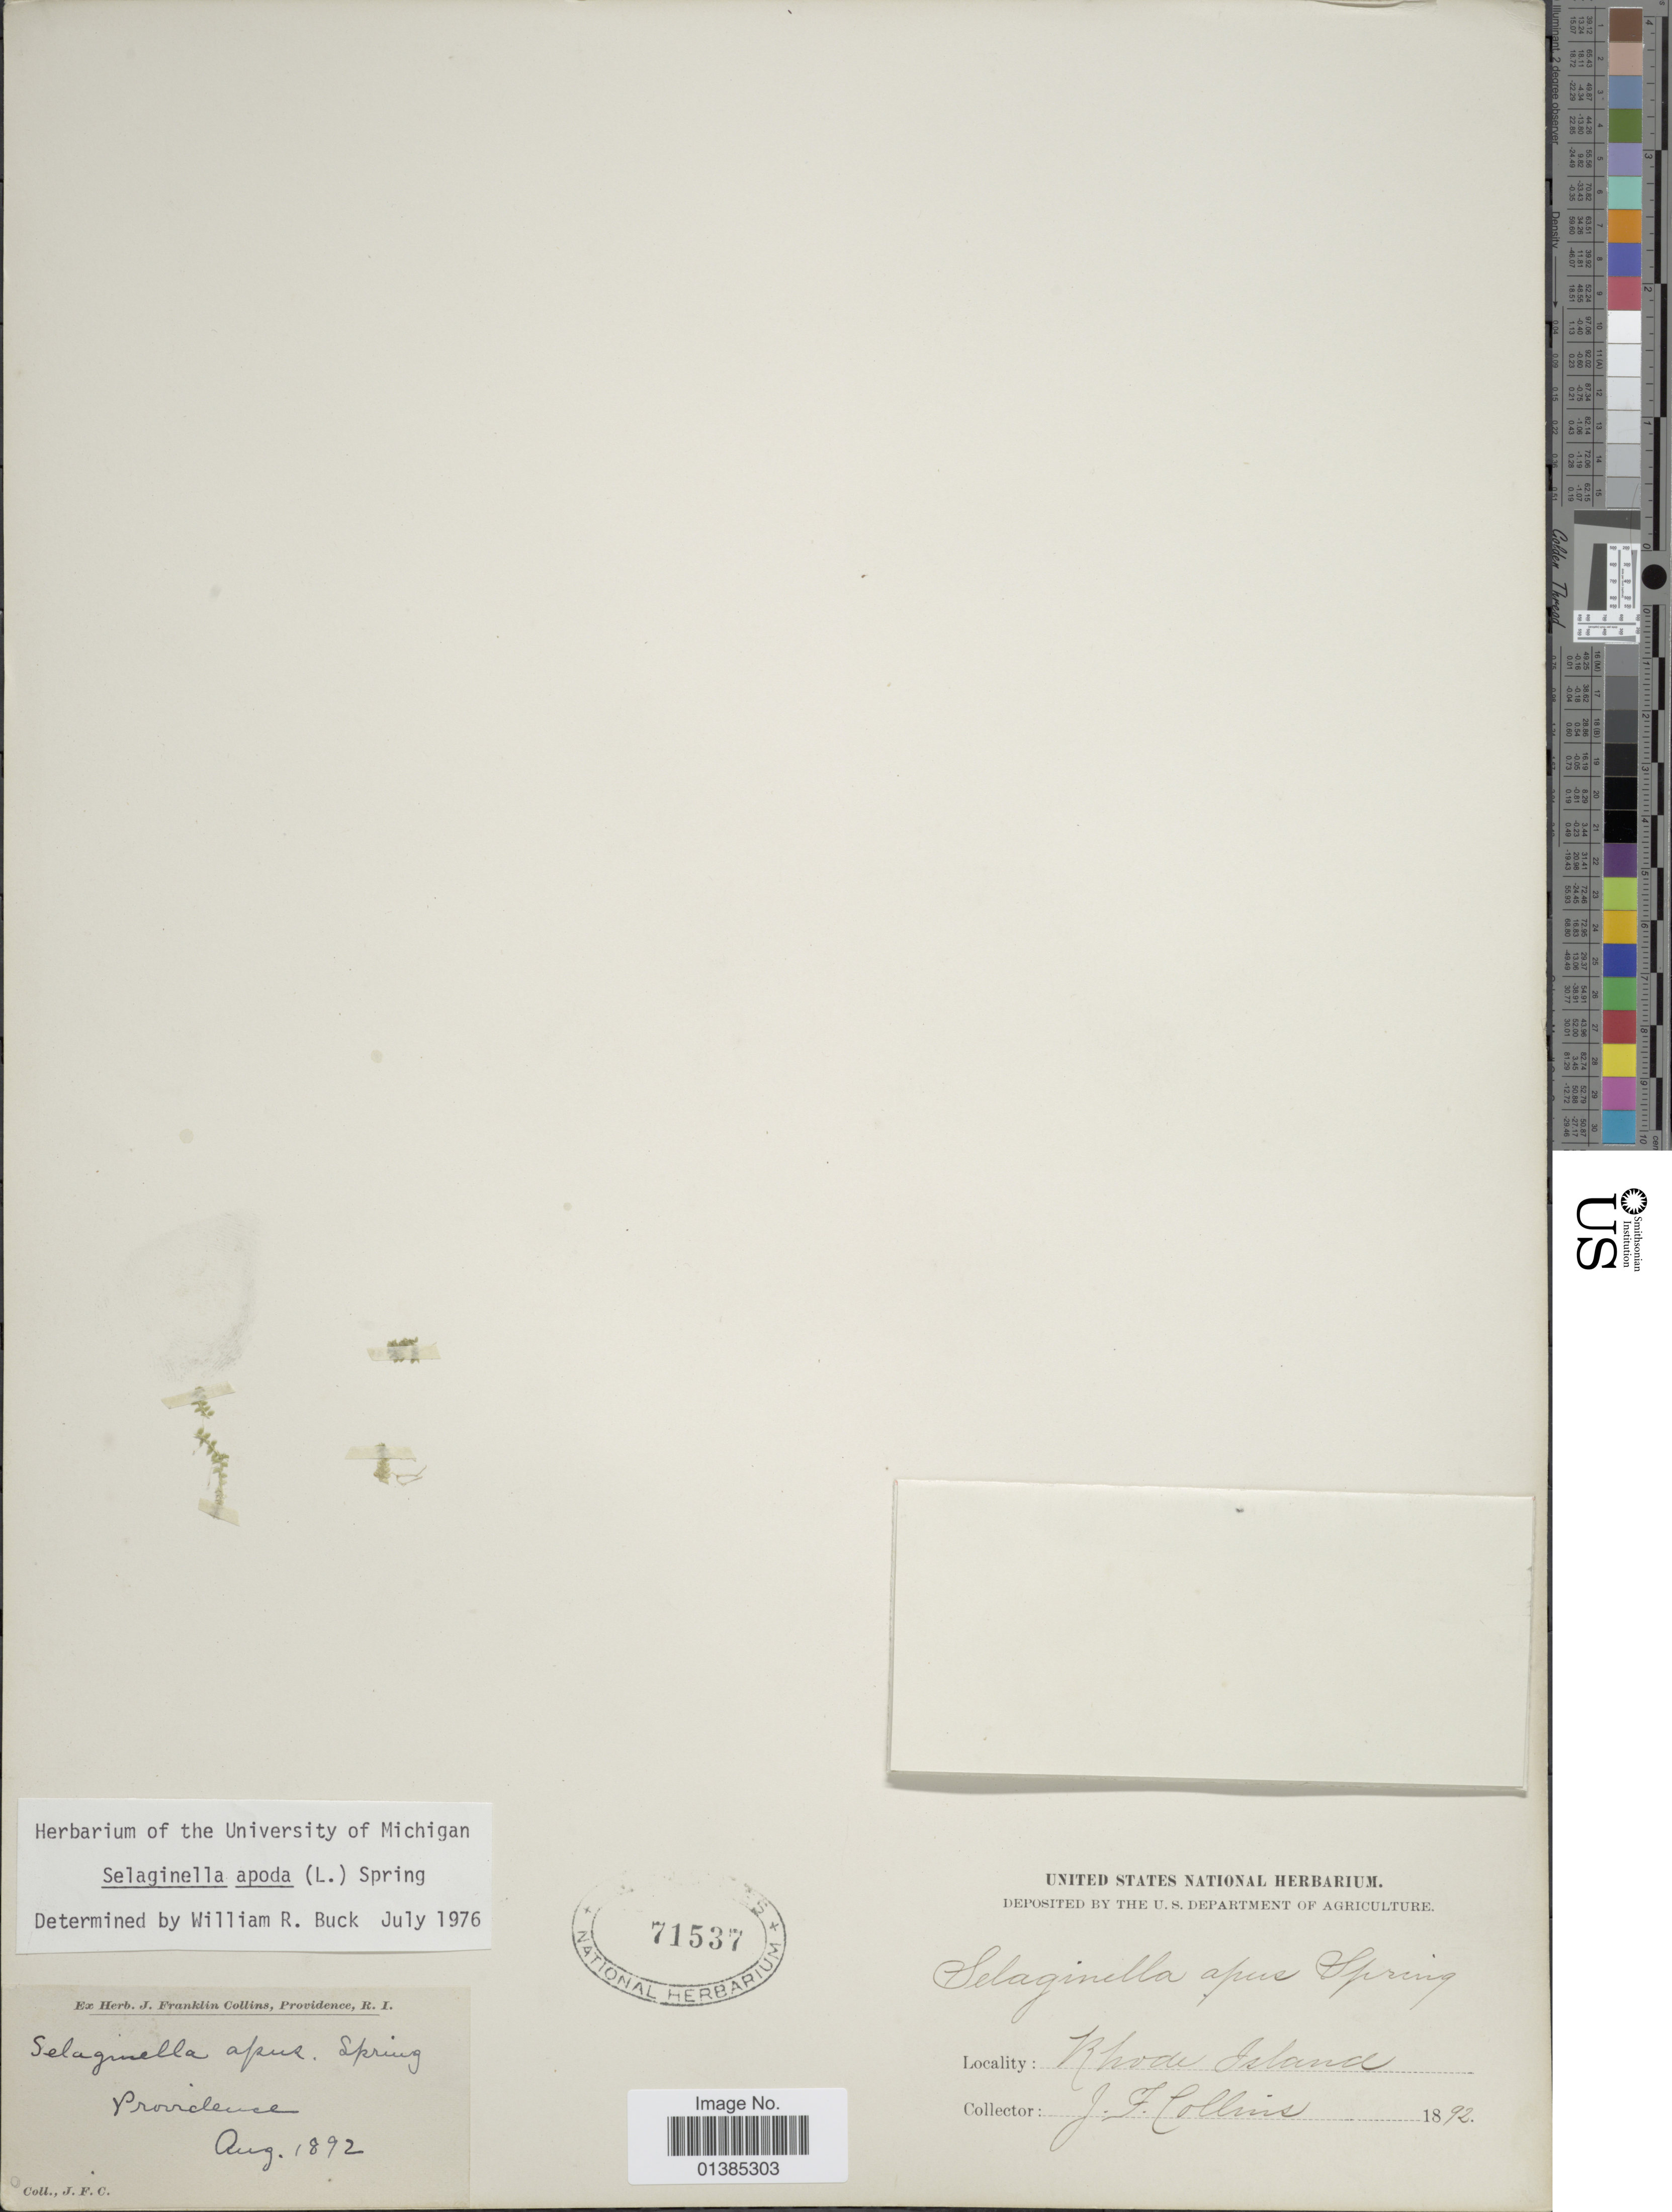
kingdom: Plantae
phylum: Tracheophyta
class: Lycopodiopsida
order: Selaginellales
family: Selaginellaceae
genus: Selaginella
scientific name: Selaginella apus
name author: Spring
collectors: J. Collins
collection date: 1892-08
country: United States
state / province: Rhode Island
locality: Providence.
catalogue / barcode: US 71537